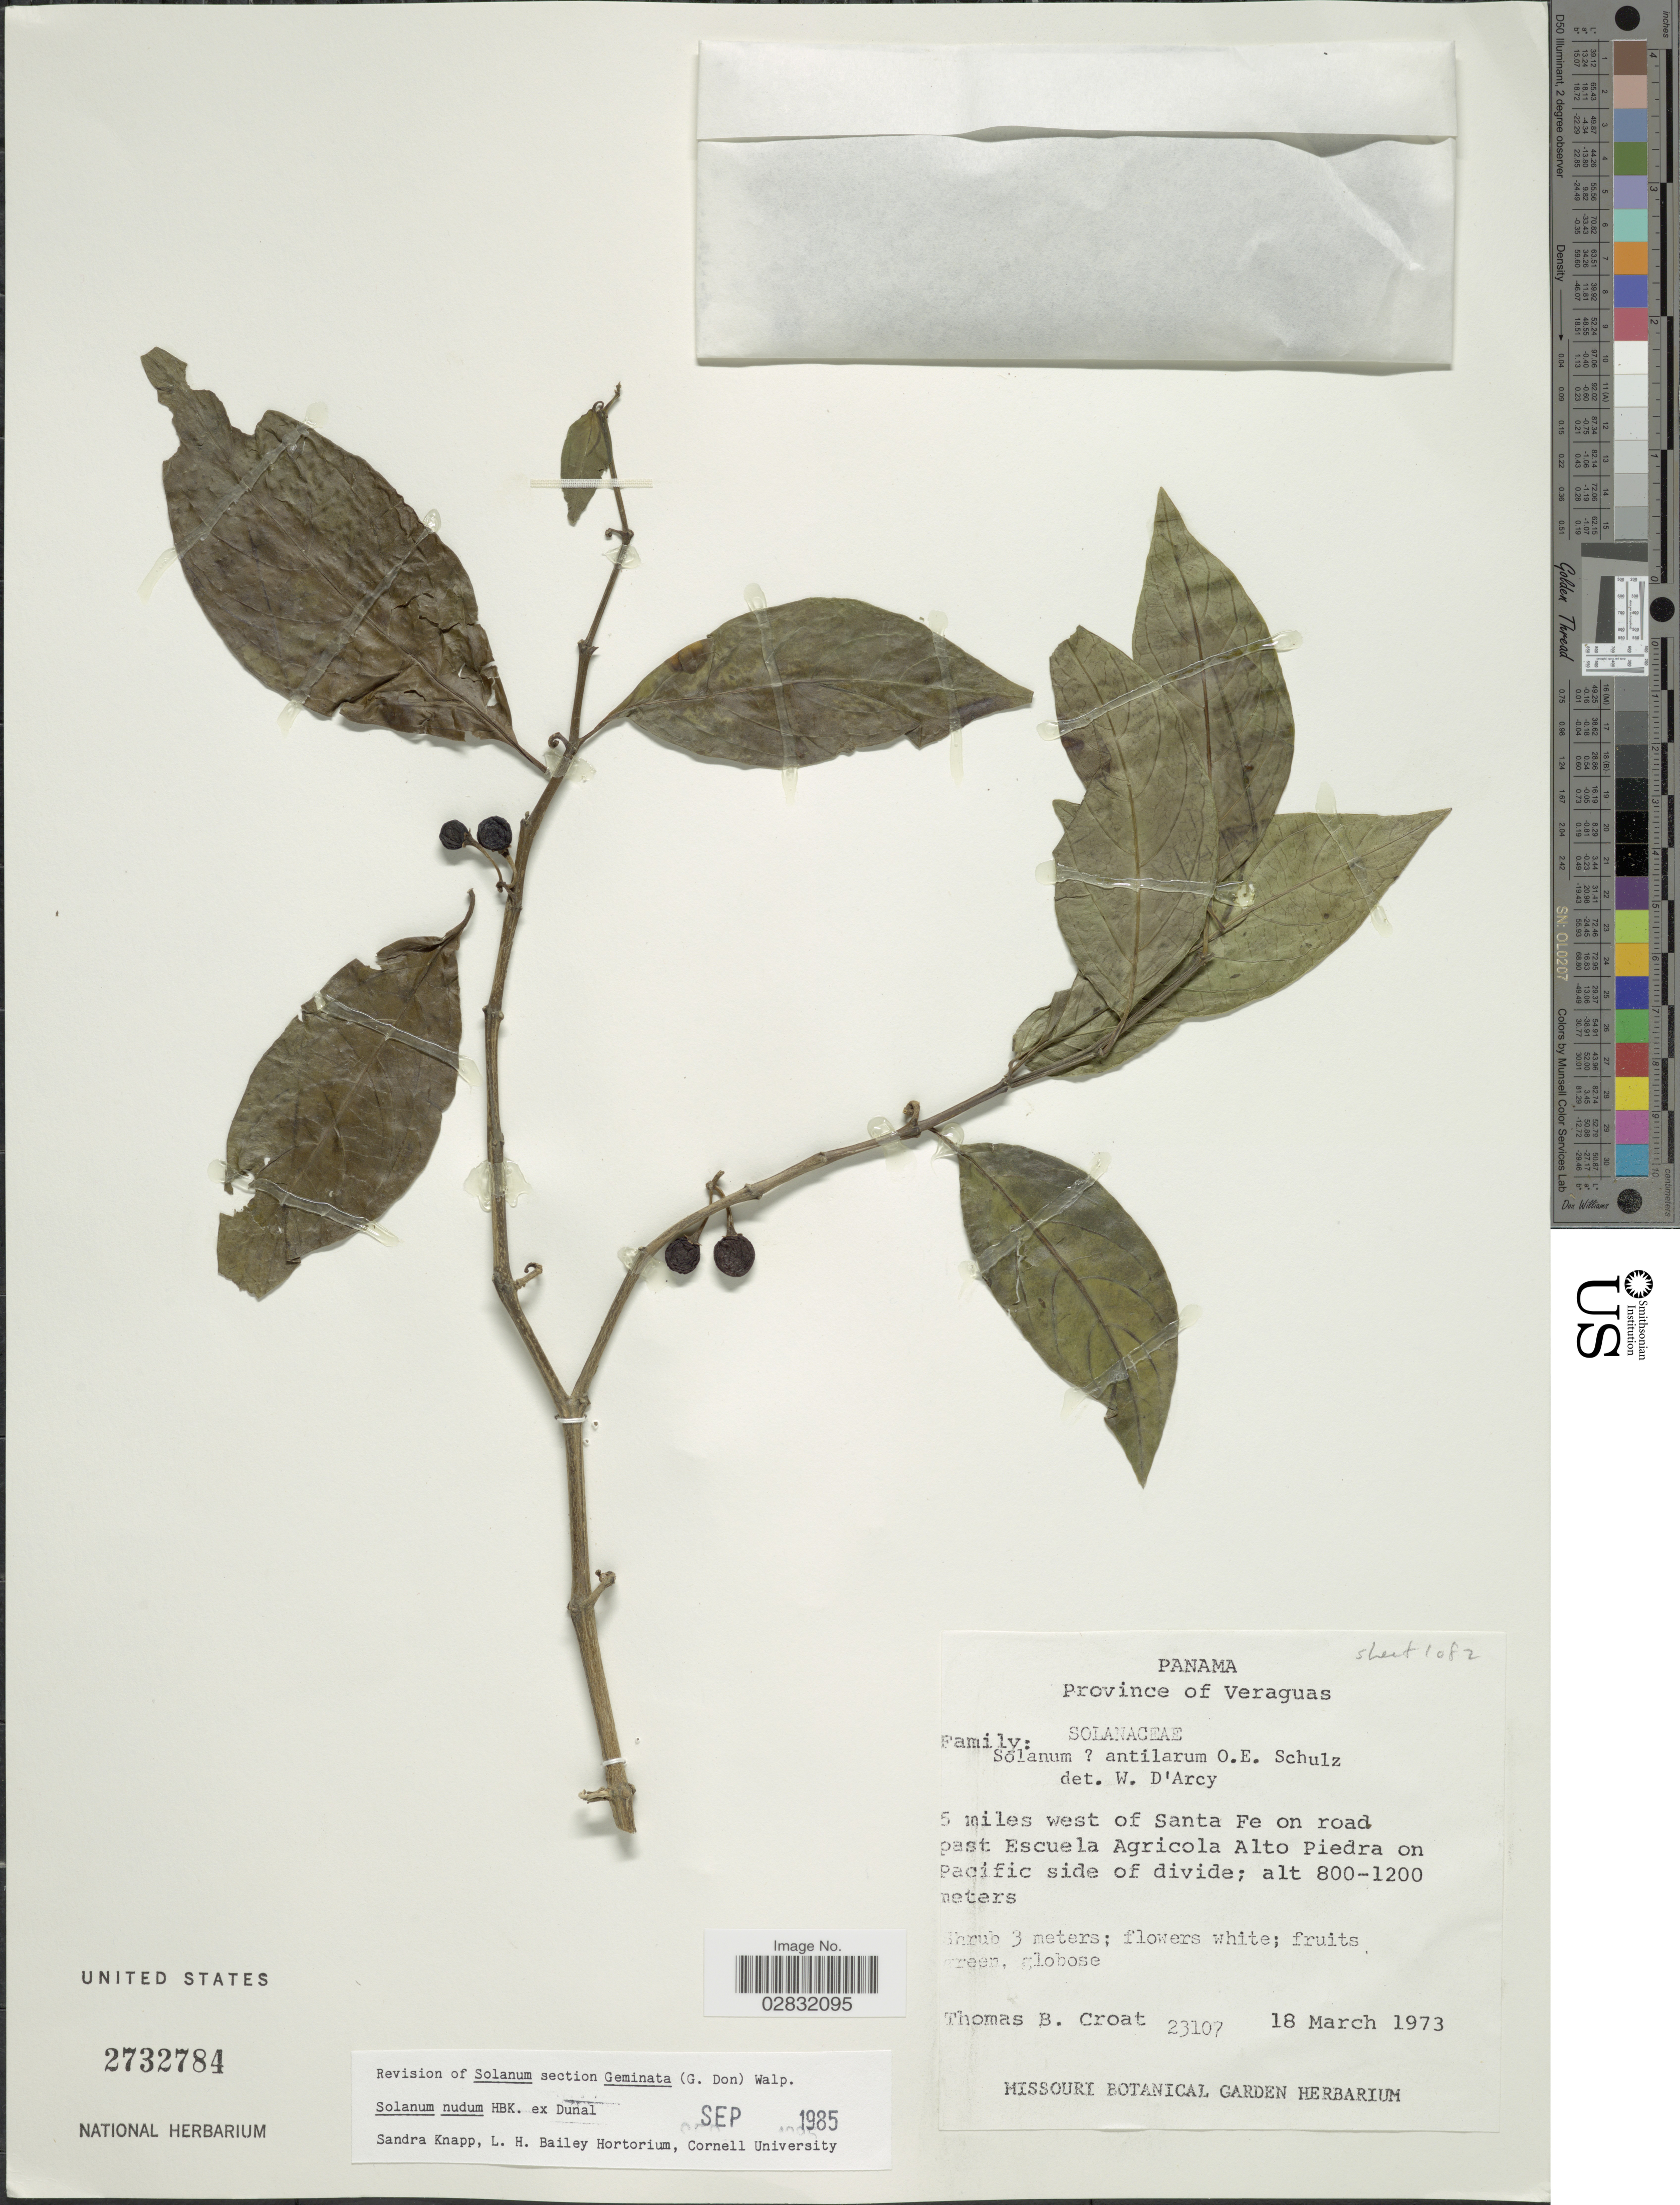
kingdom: Plantae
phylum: Tracheophyta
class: Magnoliopsida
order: Solanales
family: Solanaceae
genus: Solanum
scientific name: Solanum nudum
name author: Humb. & Bonpl. ex Dunal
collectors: T. B. Croat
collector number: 23107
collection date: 1973-03-18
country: Panama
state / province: Veraguas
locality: Province of Veraguas, 5 miles west of Santa Fe on road past Escuela Agricola Alto Piedra on Pacific side of divide.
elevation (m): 800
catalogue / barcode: US 2732784